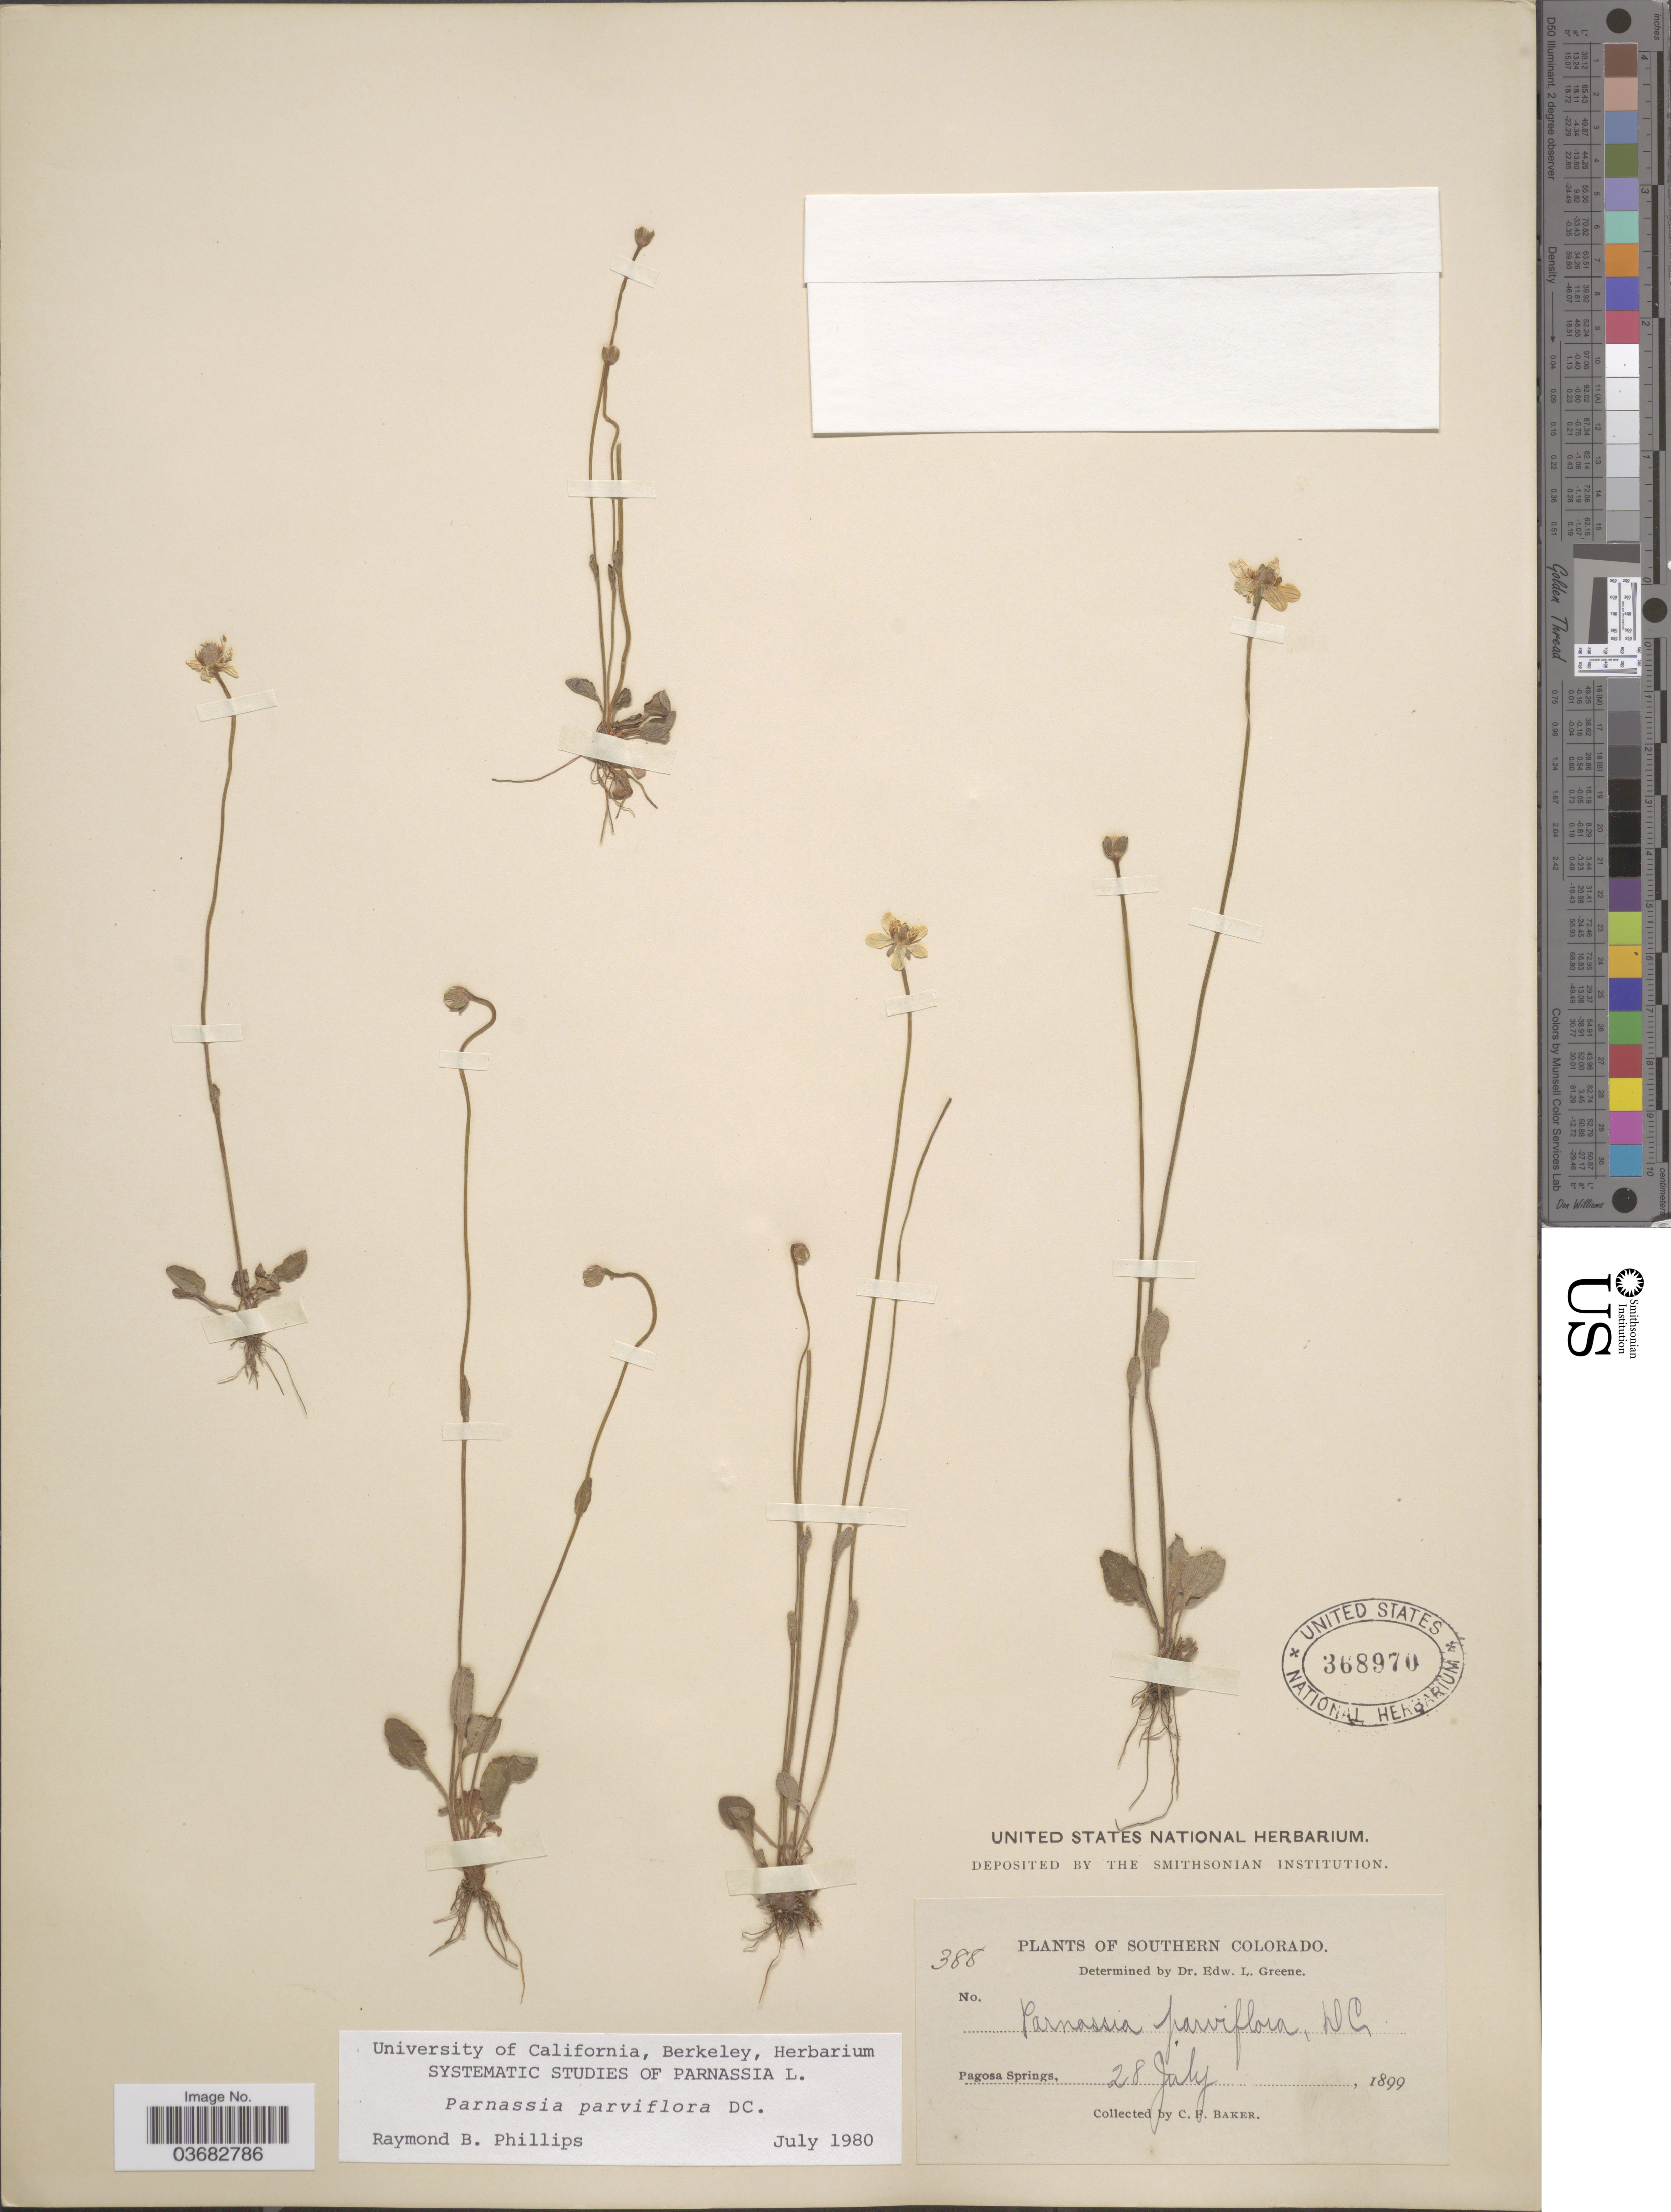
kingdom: Plantae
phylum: Tracheophyta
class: Magnoliopsida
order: Celastrales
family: Parnassiaceae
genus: Parnassia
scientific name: Parnassia parviflora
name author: DC.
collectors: C. F. Baker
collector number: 388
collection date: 1899-07-28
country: United States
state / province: Colorado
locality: Southern Colorado. Pagosa Springs.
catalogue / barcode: US 368970